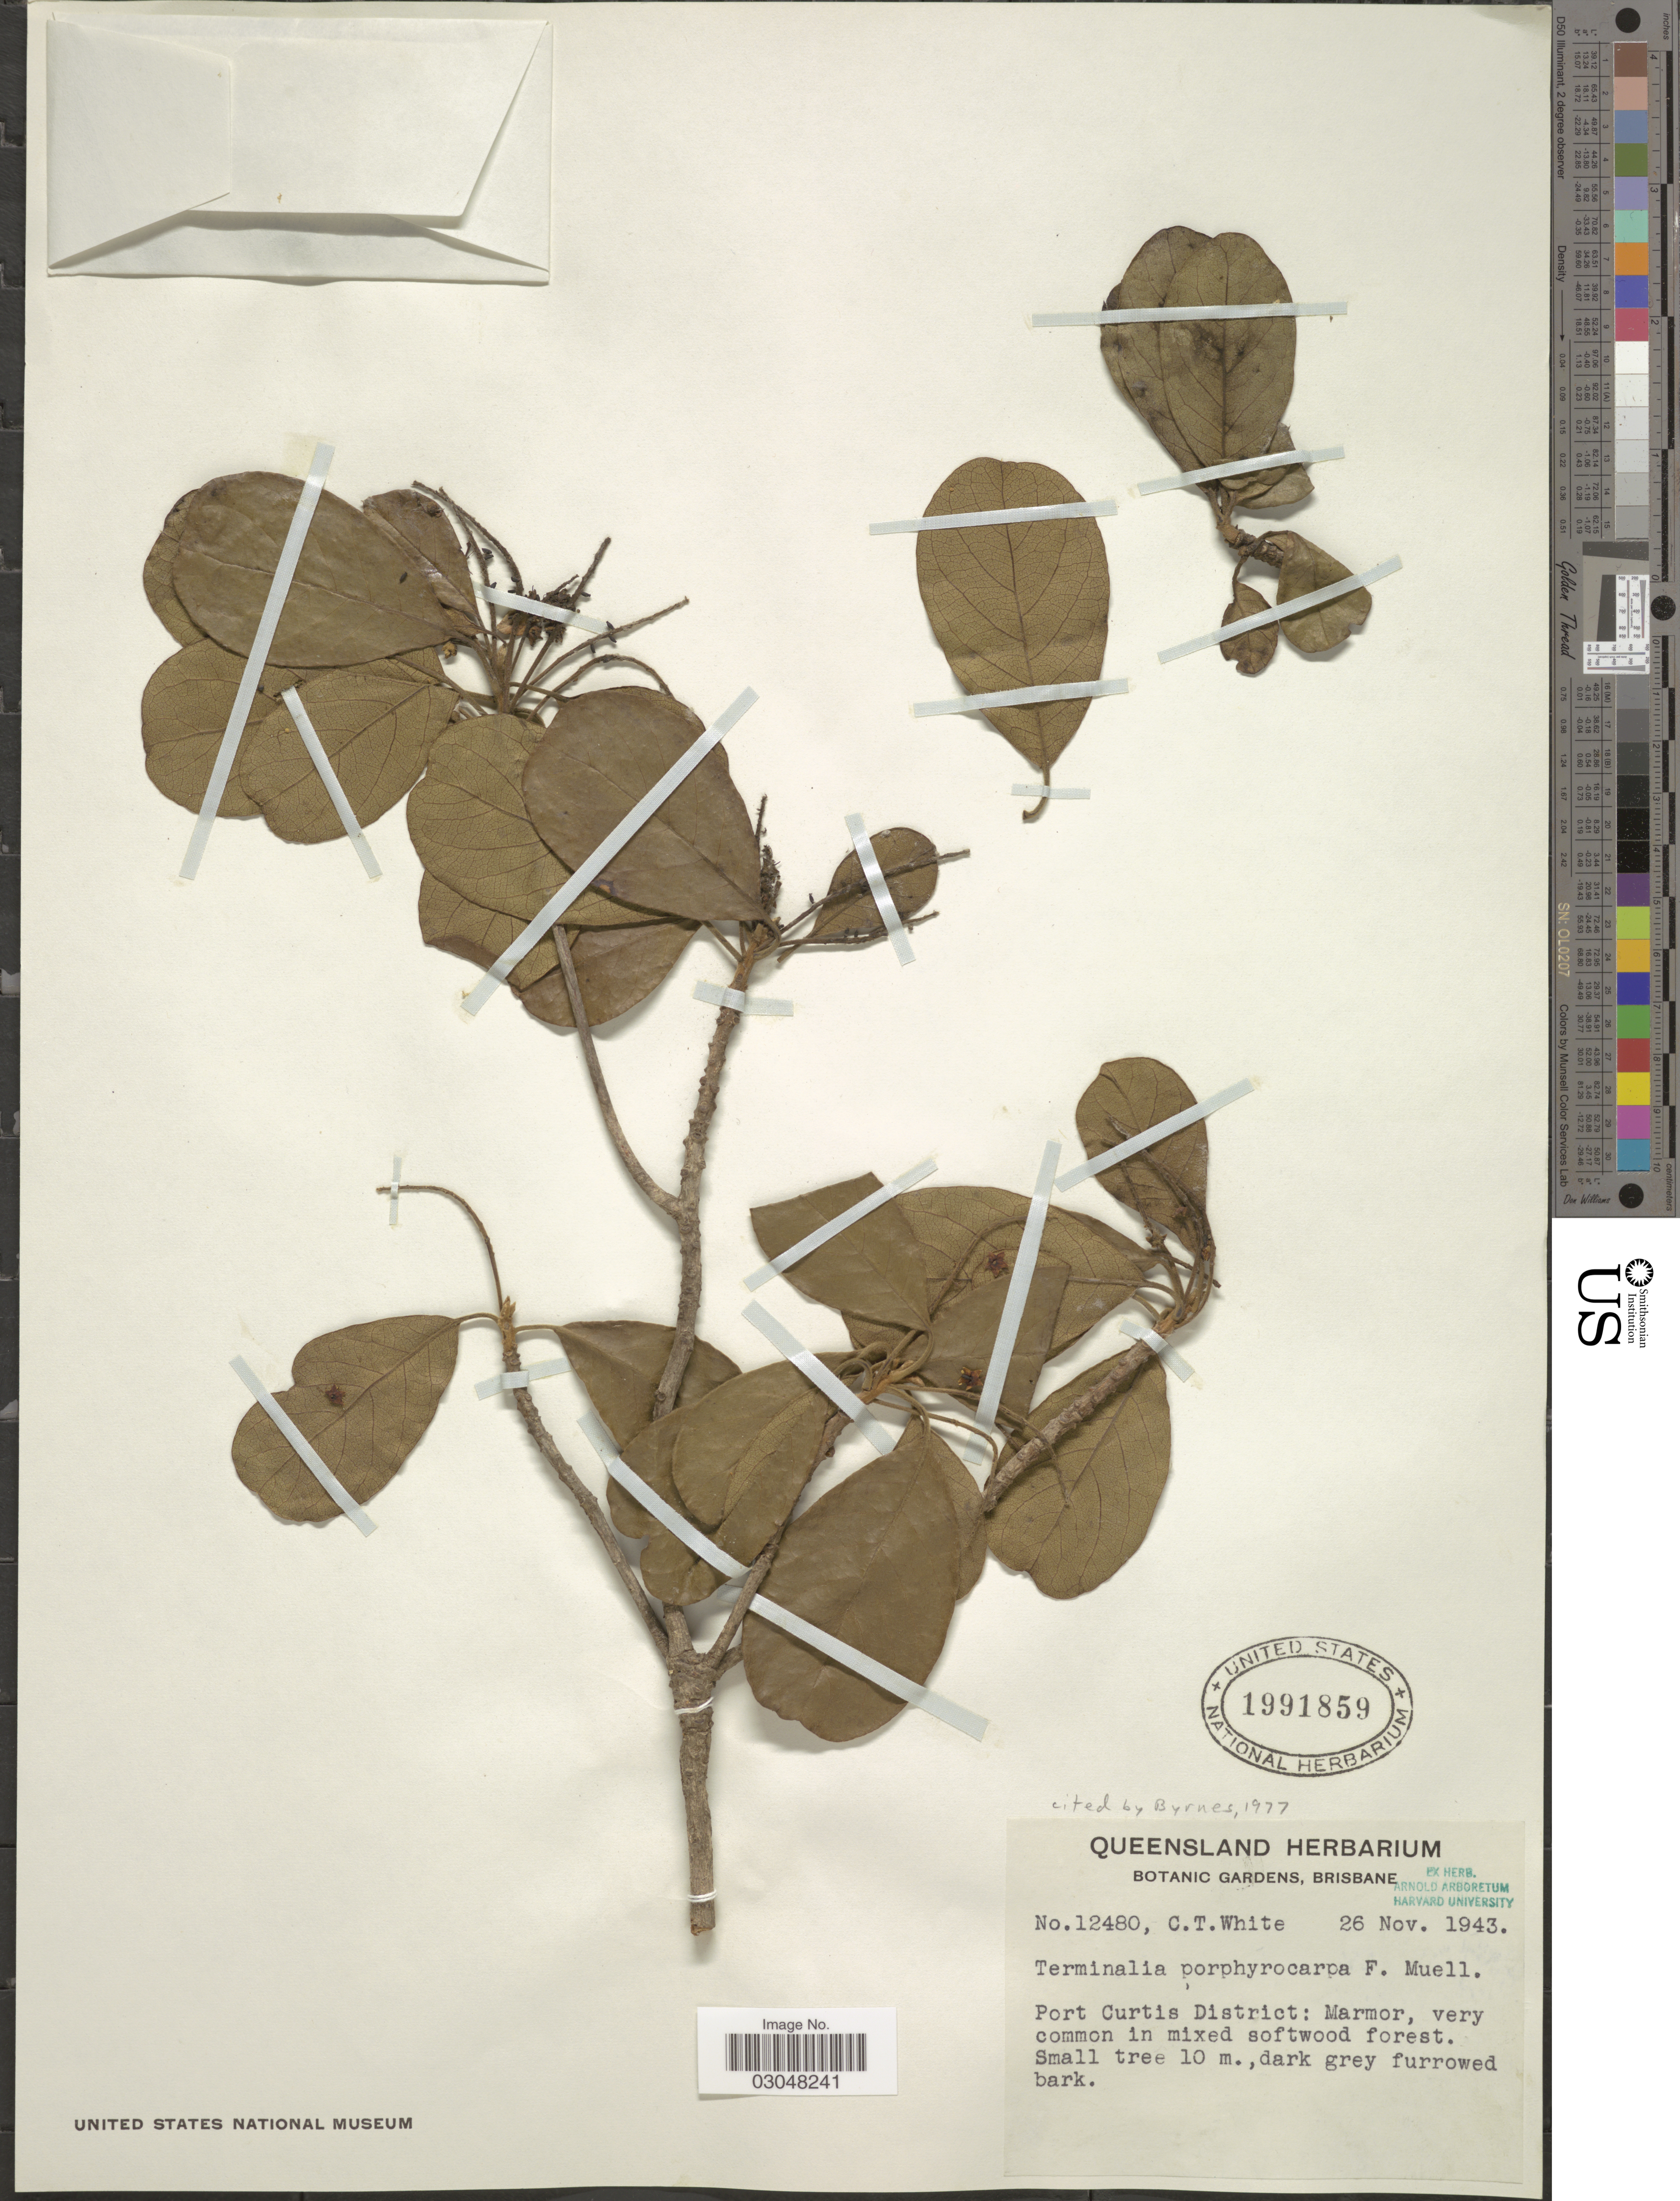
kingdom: Plantae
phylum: Tracheophyta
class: Magnoliopsida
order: Myrtales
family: Combretaceae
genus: Terminalia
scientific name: Terminalia porphyrocarpa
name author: F. Muell. ex Benth.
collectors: C. T. White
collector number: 12480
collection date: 1943-11-26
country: Australia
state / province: Queensland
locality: Port Curtis District: Marmor.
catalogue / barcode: US 1991859